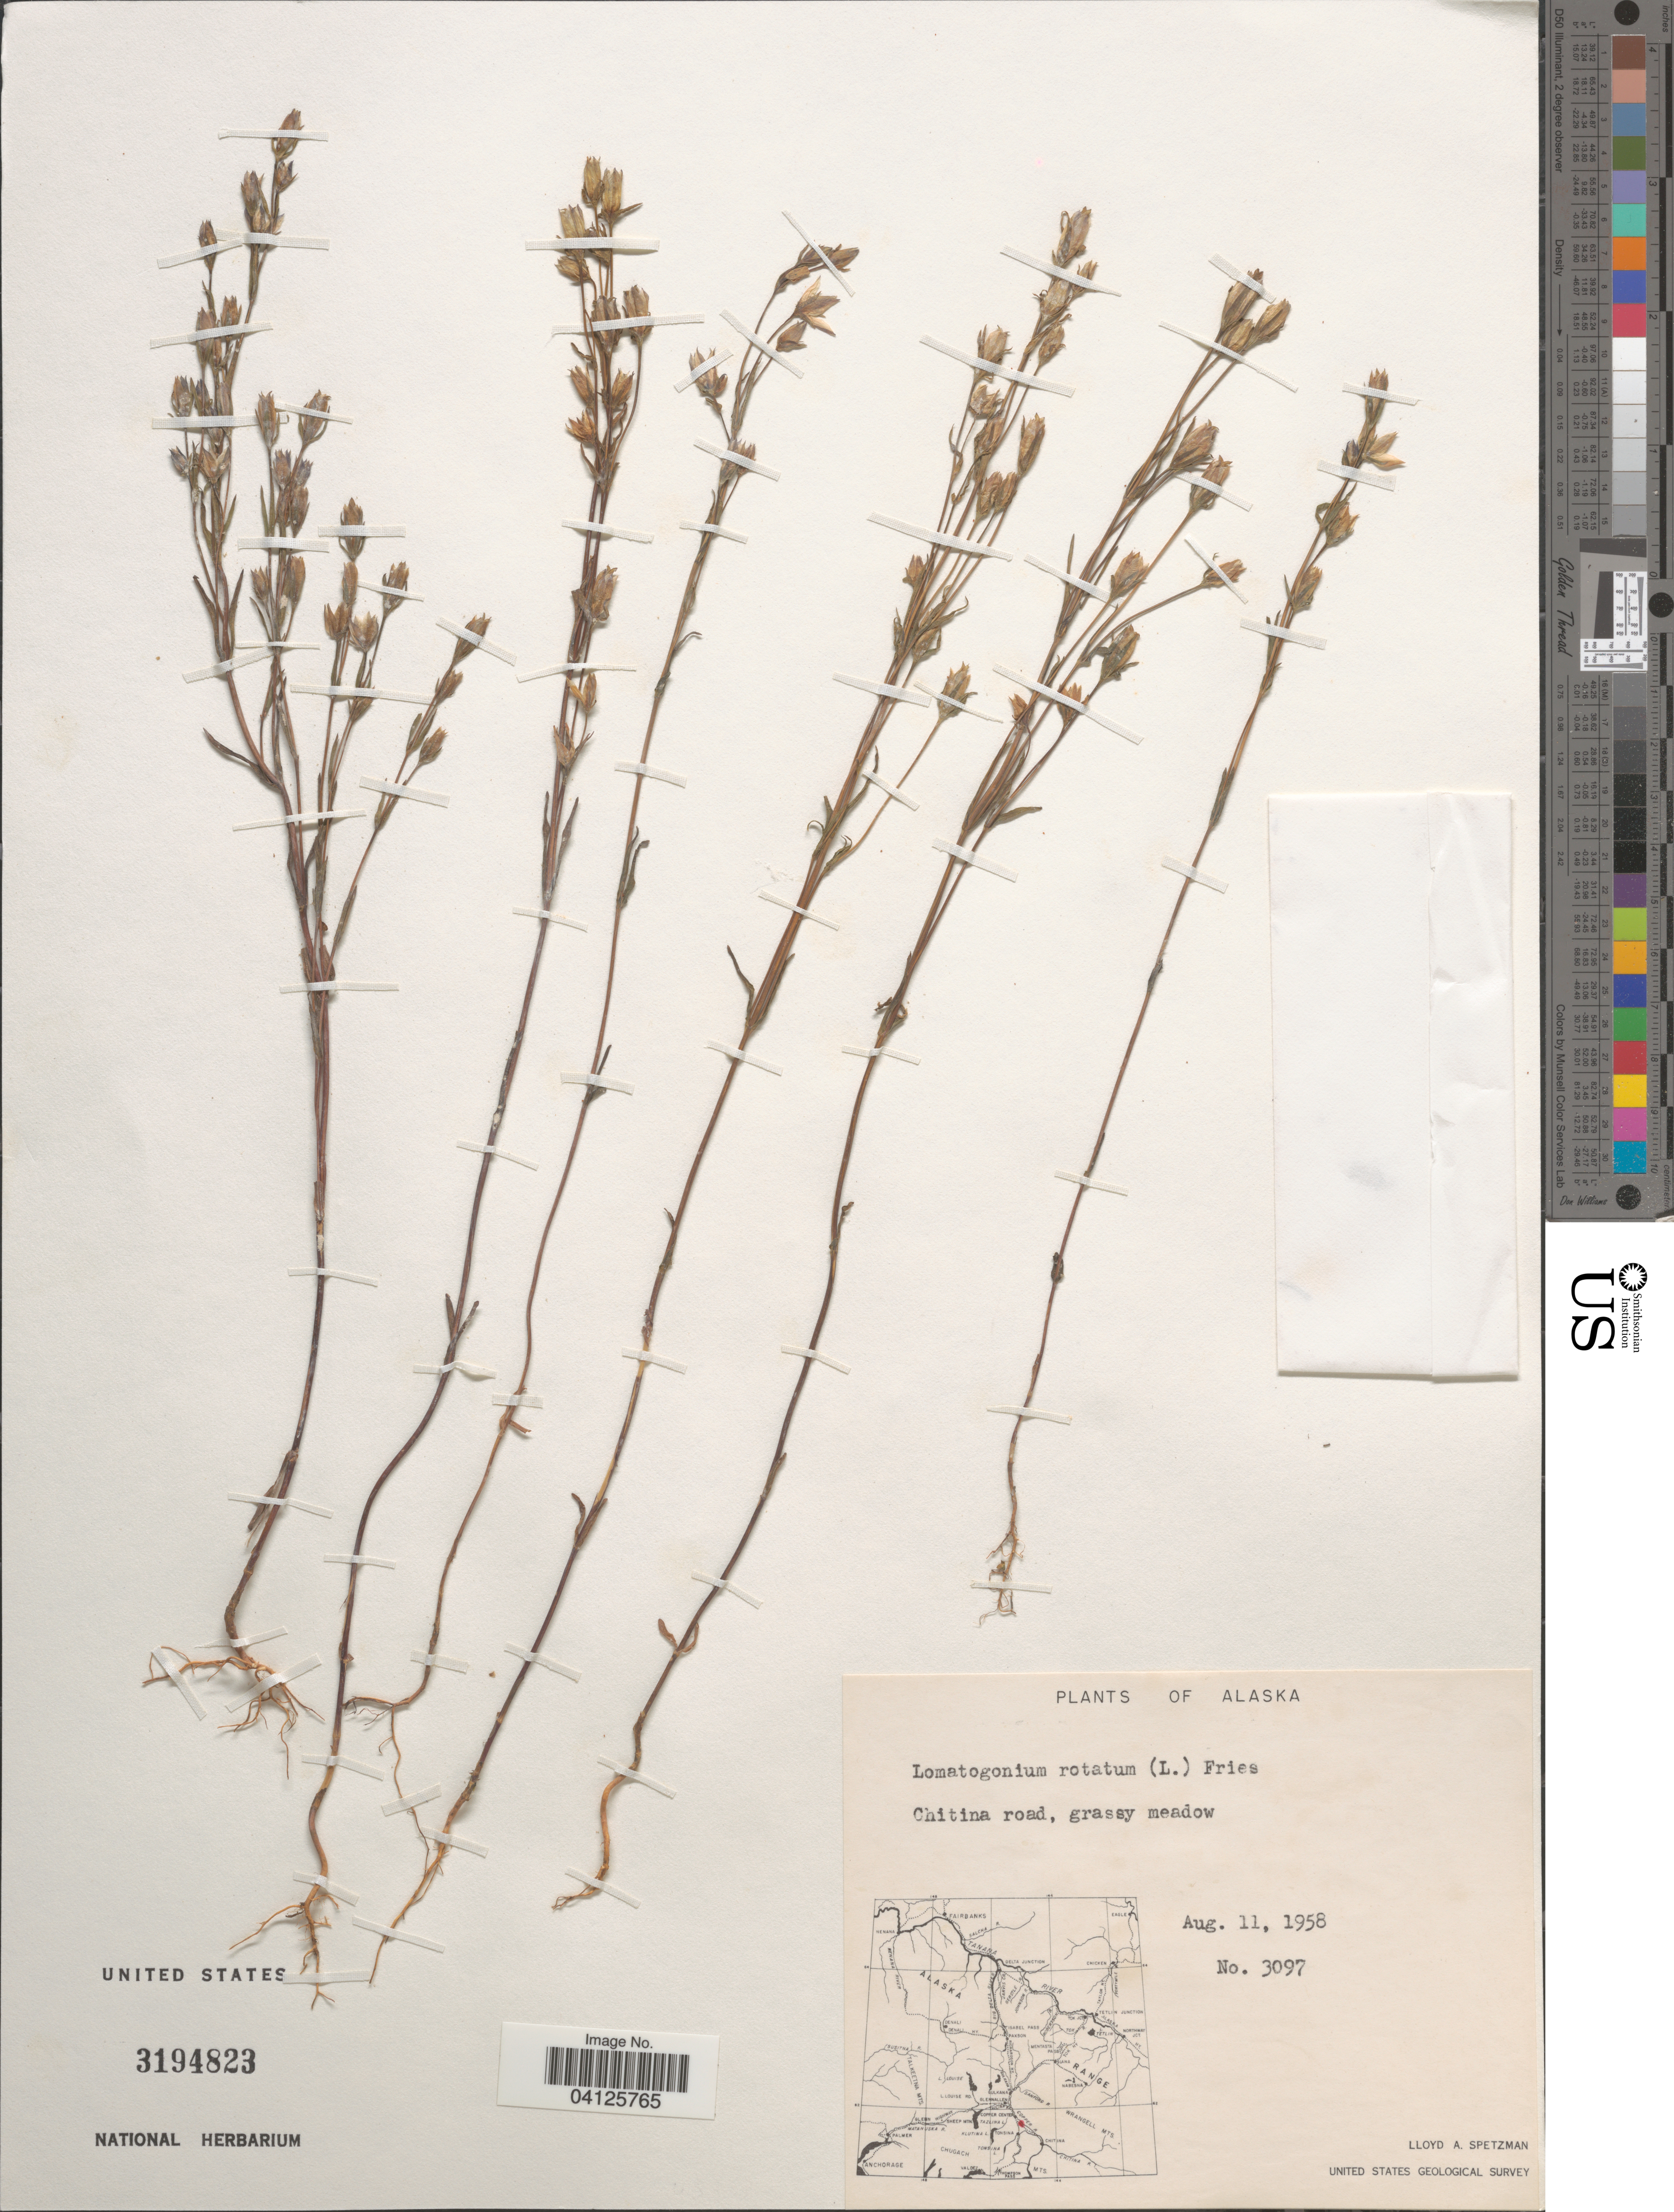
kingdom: Plantae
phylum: Tracheophyta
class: Magnoliopsida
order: Gentianales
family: Gentianaceae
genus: Lomatogonium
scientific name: Lomatogonium rotatum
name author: (L.) Fr.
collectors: L. Spetzman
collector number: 3097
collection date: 1958-08-11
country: United States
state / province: Alaska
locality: Chitina road. United States Geological Survey.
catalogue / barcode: US 3194823